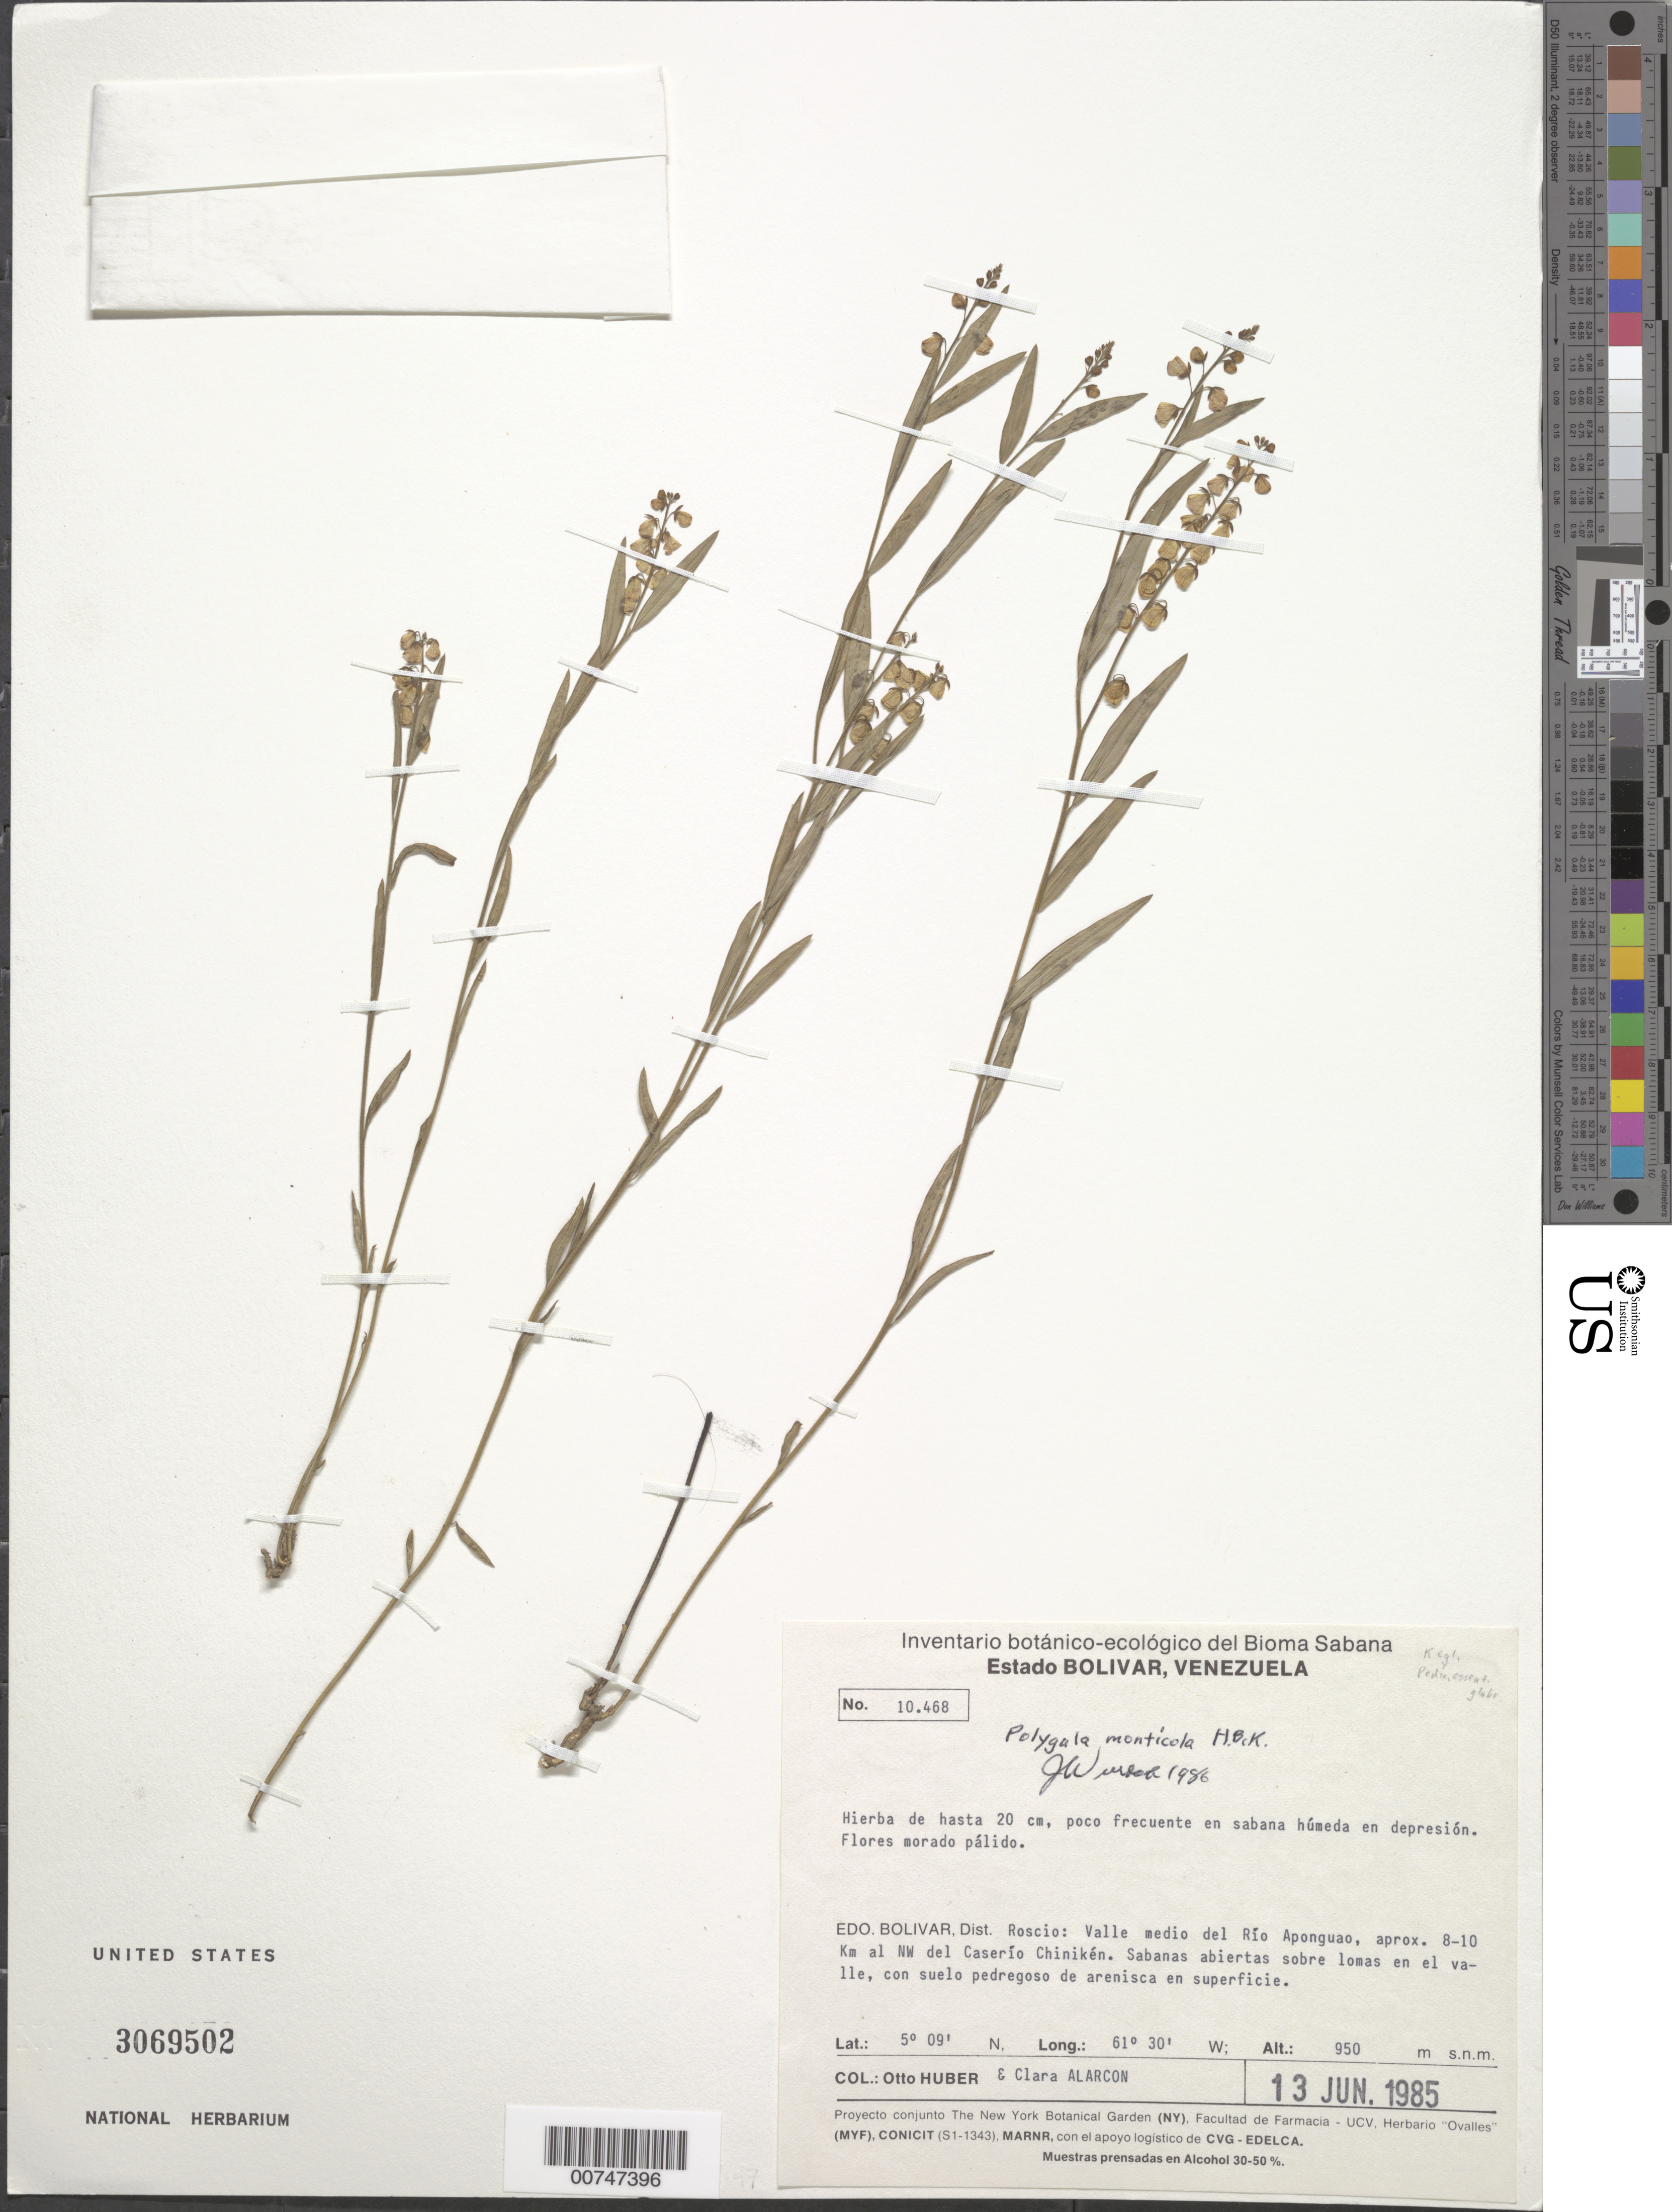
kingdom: Plantae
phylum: Tracheophyta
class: Magnoliopsida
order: Fabales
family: Polygalaceae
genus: Asemeia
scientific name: Asemeia monticola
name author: (Kunth) J.F.B. Pastore & J.R. Abbott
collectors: O. Huber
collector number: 10468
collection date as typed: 13-Jun-85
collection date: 1985-06-13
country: Venezuela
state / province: Bolívar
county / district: Roscio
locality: Río Aponguao valley, 8-10 km NW of Caserío Chiniken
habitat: Depression of wet savanna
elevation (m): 950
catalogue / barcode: US 3069502